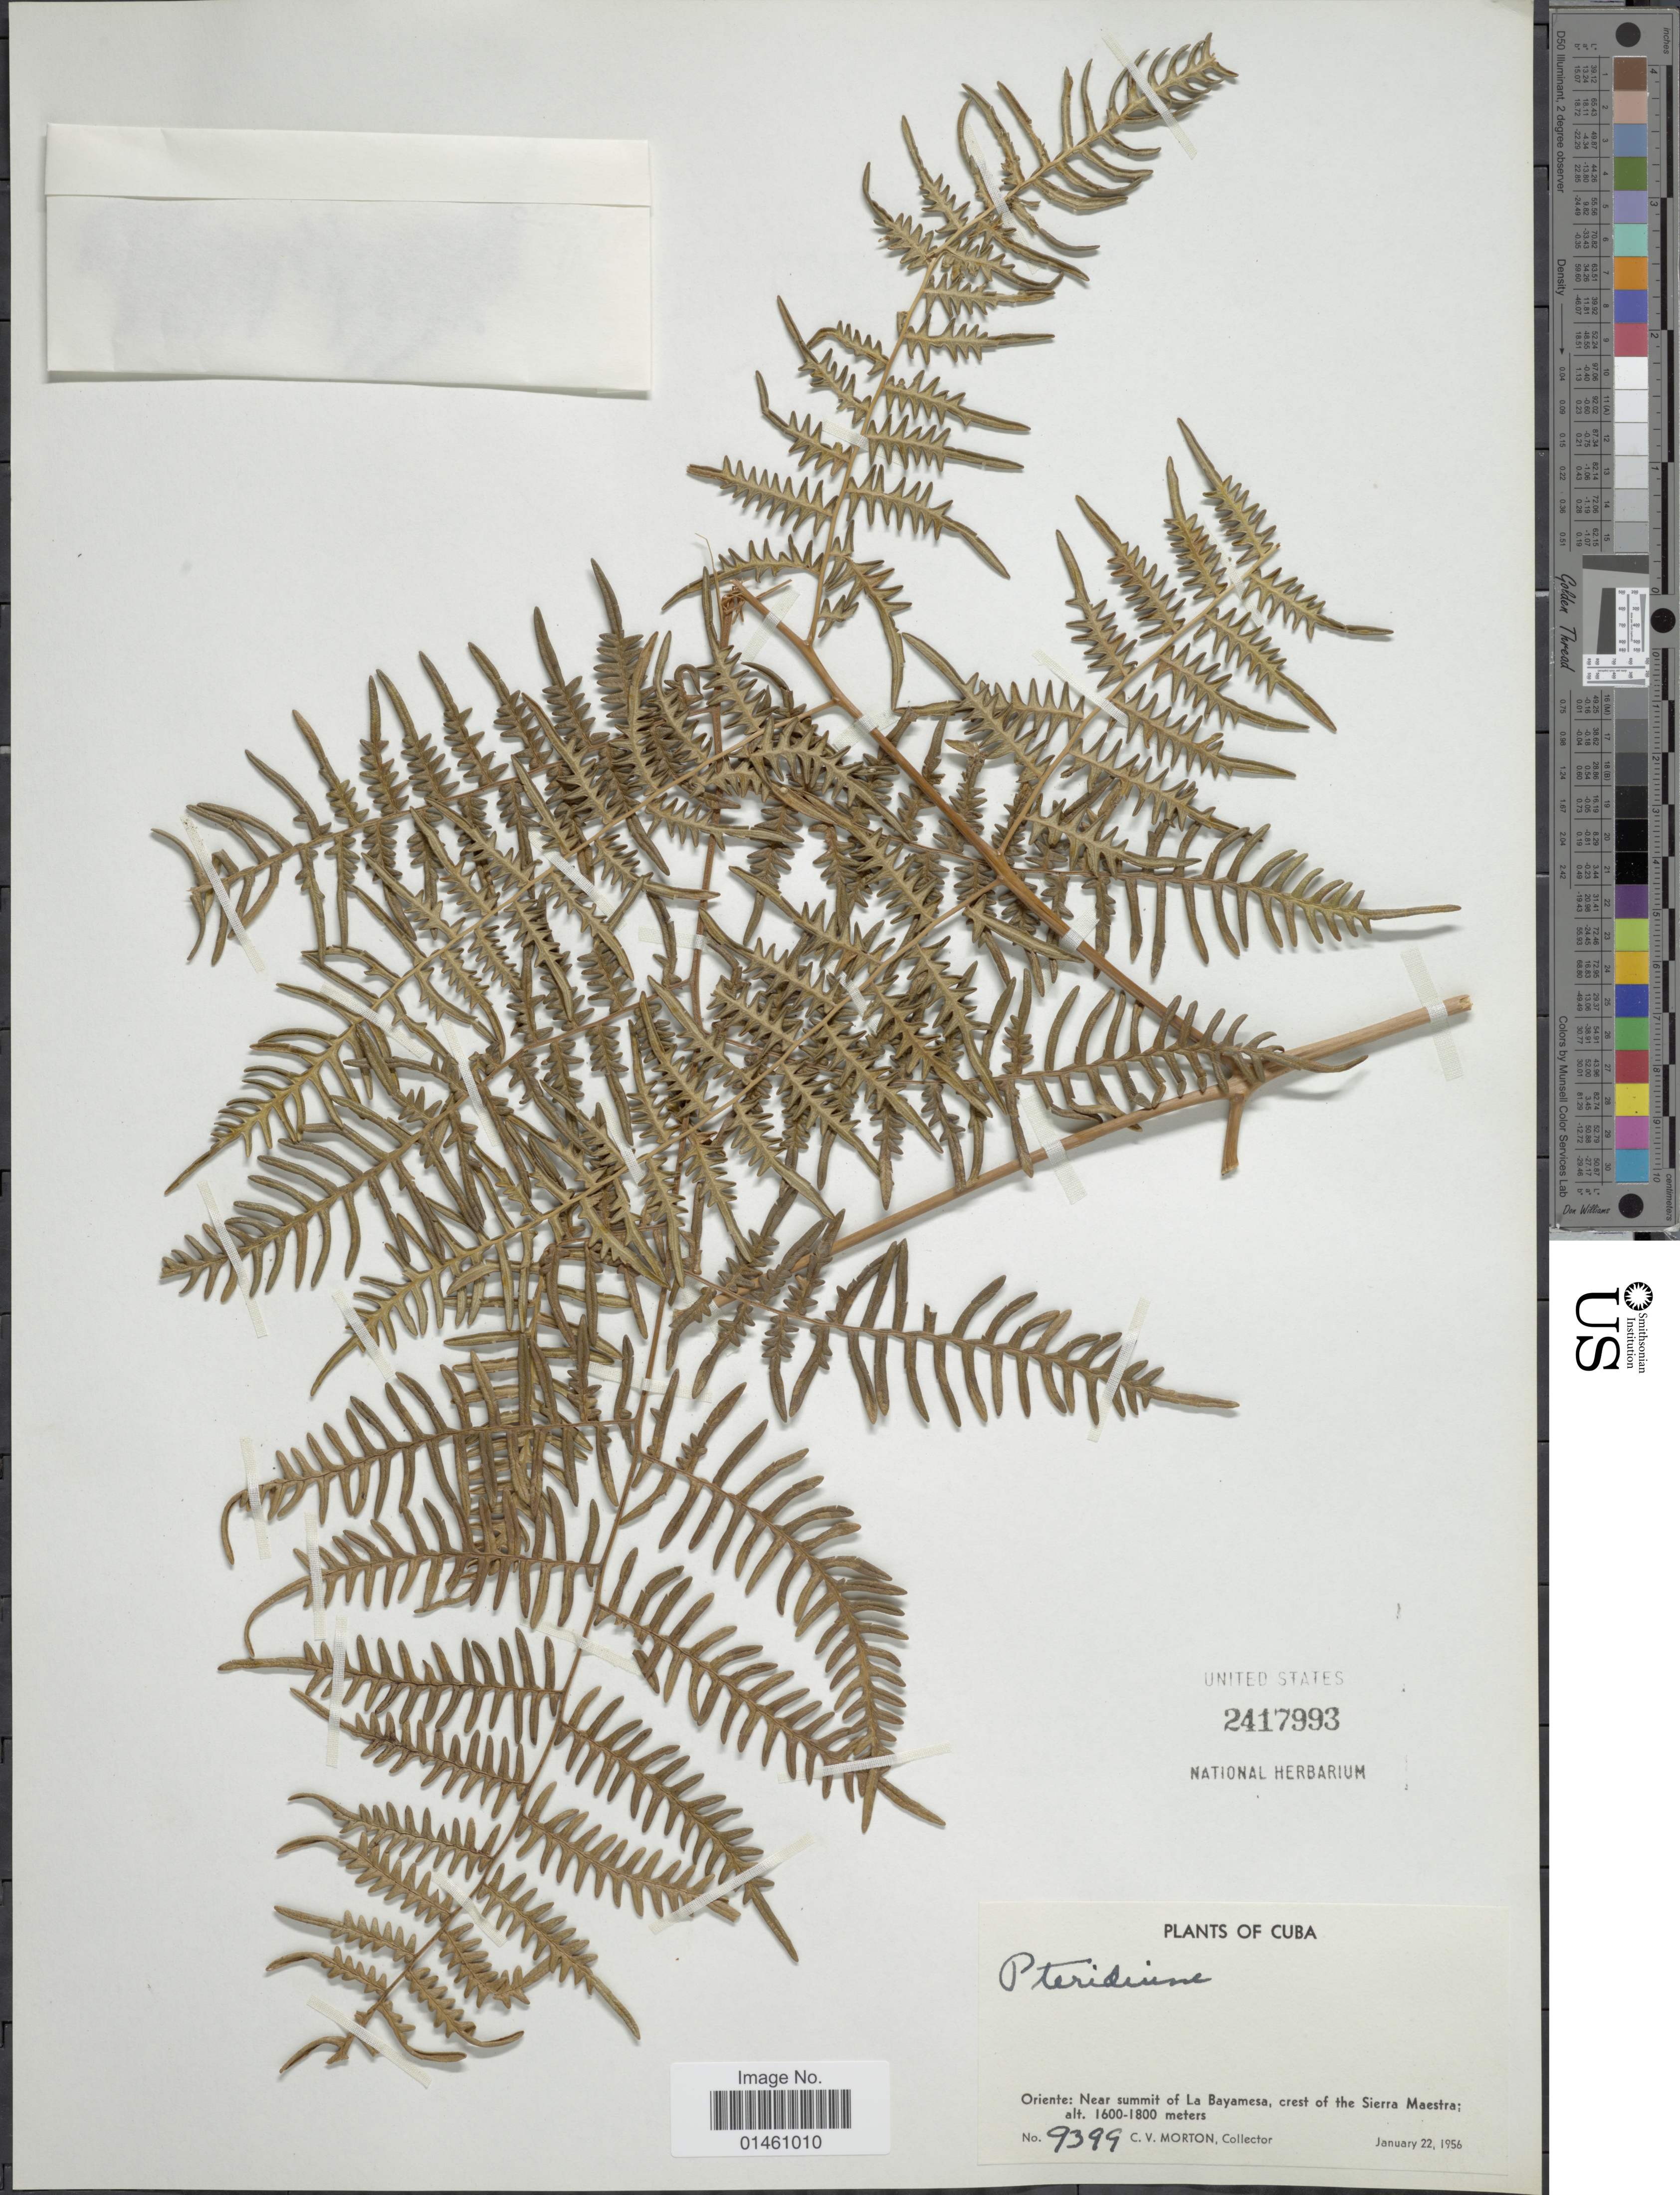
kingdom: Plantae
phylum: Tracheophyta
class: Polypodiopsida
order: Polypodiales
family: Dennstaedtiaceae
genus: Pteridium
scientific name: Pteridium caudatum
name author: (L.) Maxon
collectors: C. V. Morton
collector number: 9399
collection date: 1956-01-22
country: Cuba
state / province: Oriente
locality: Near summit of La Bayamesa, crest of the Sierra Maestra.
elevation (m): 1600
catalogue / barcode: US 2417993